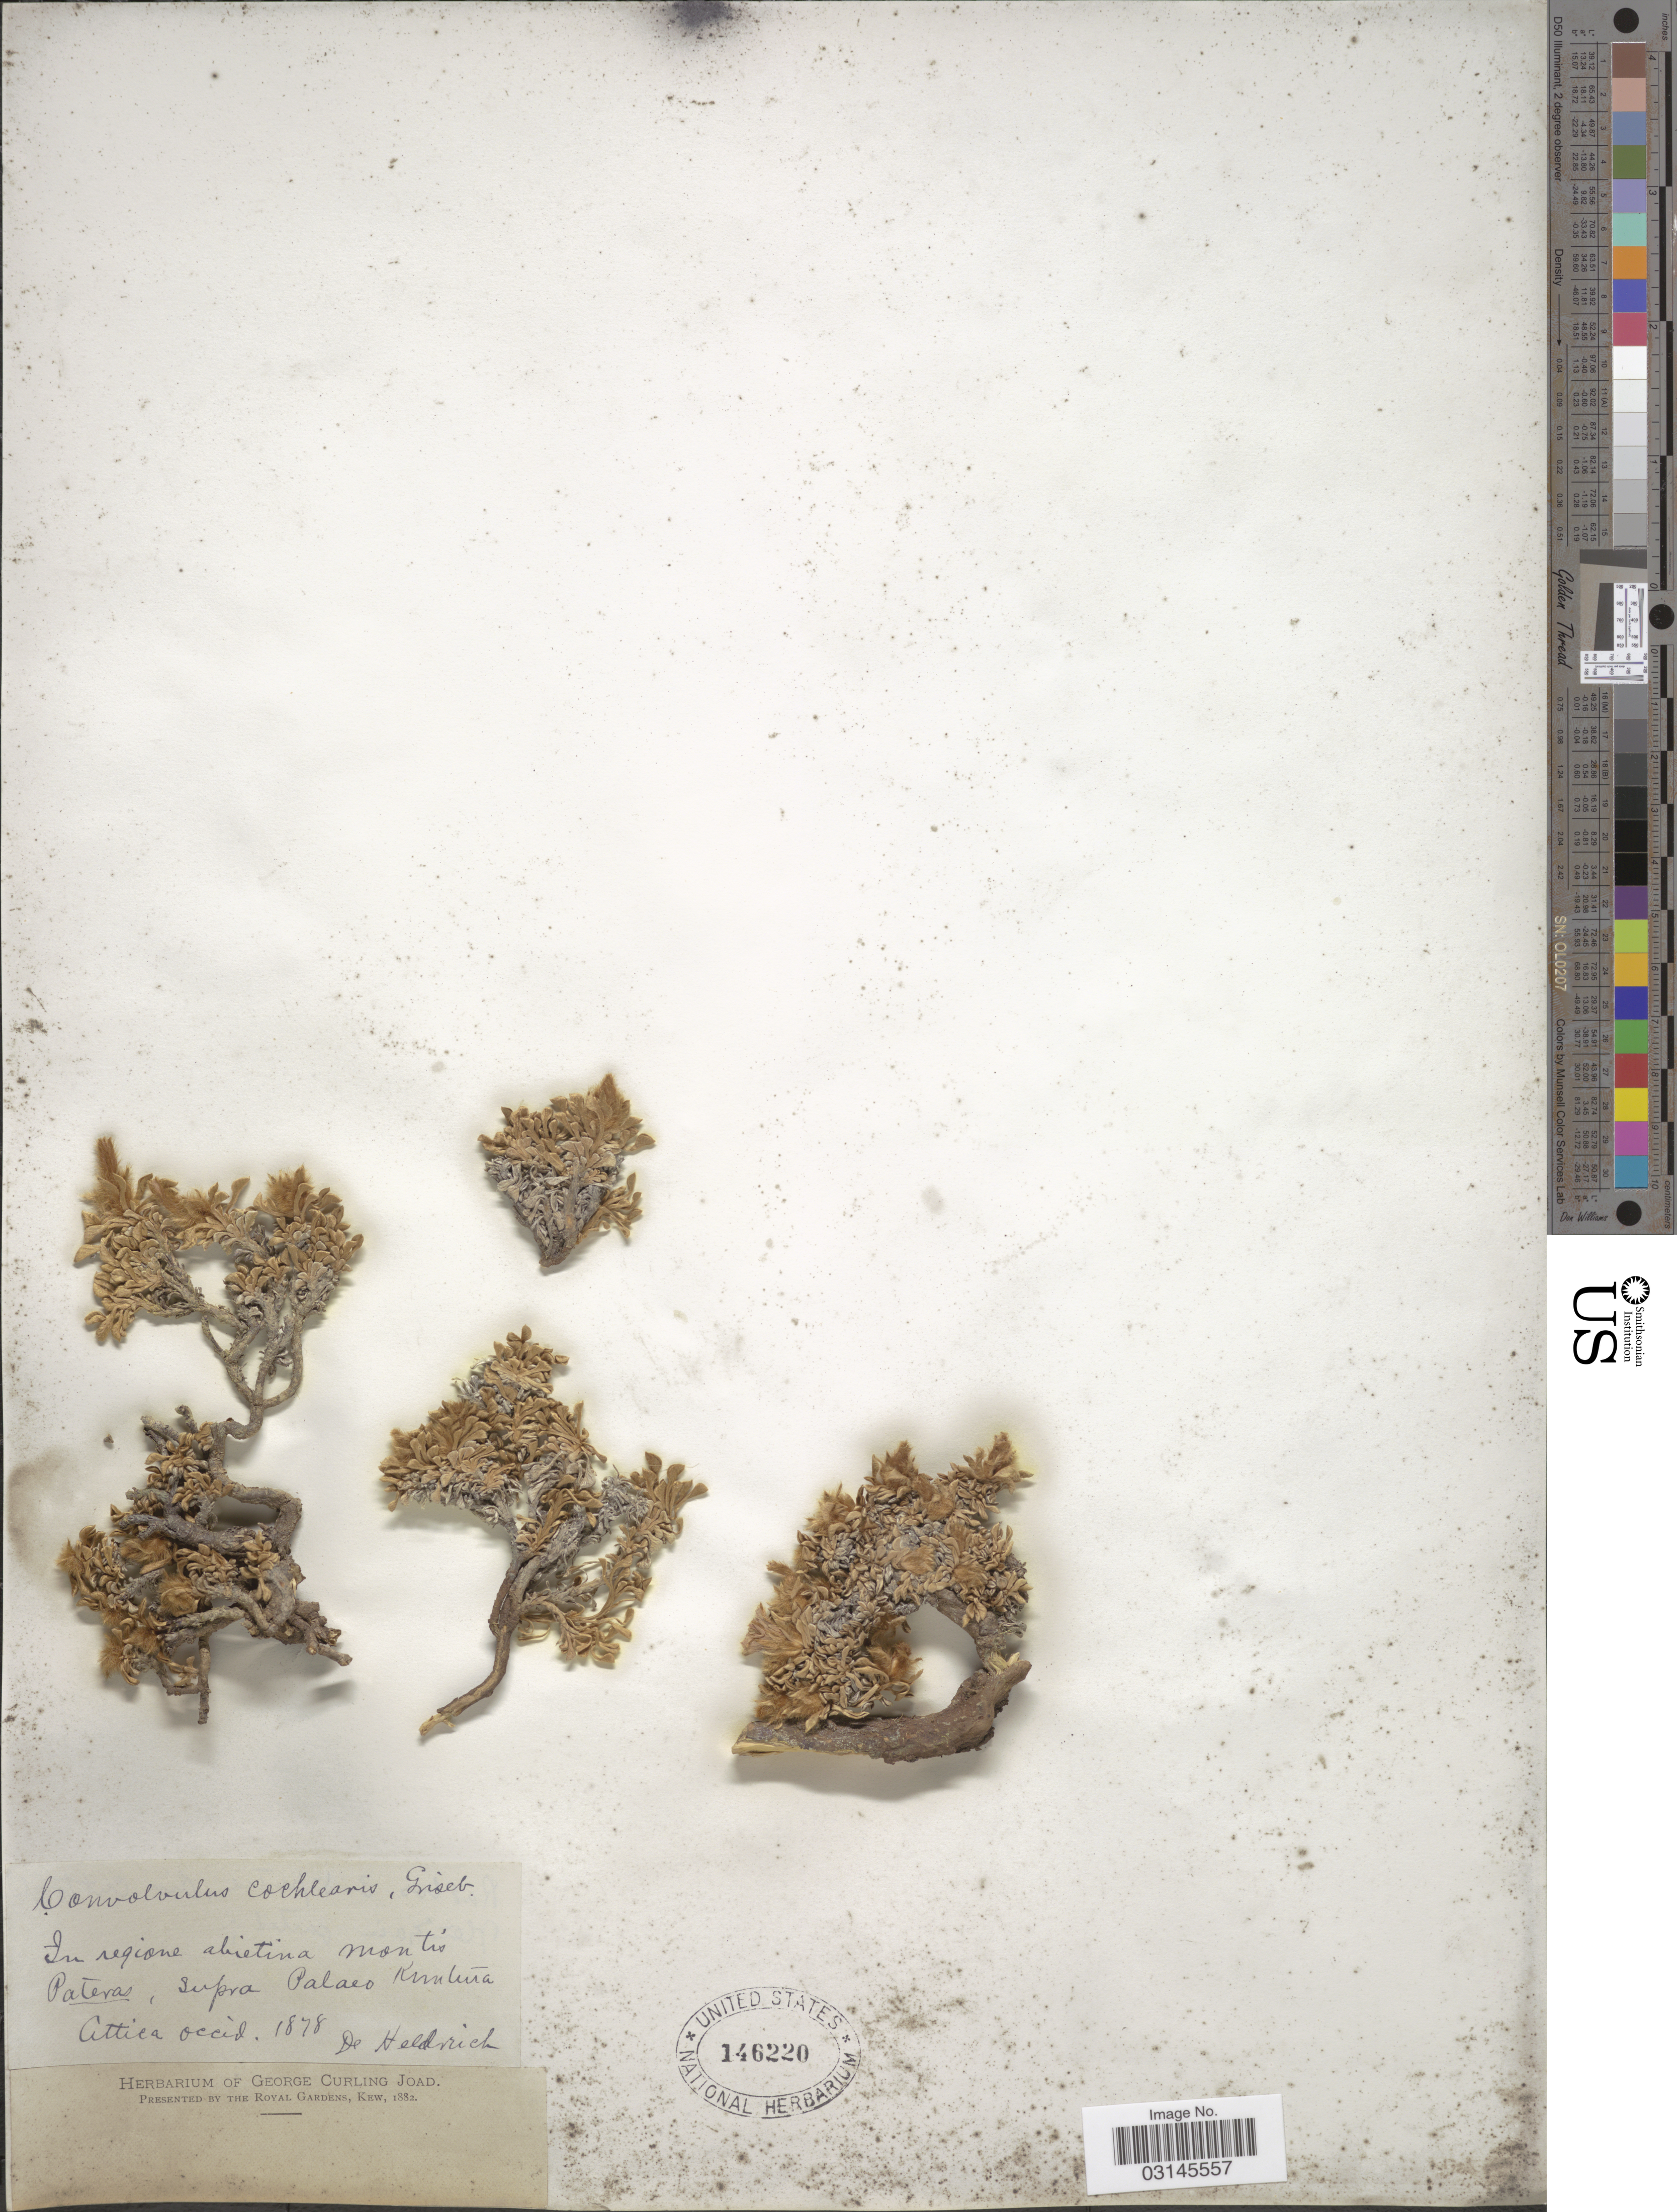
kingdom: Plantae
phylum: Tracheophyta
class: Magnoliopsida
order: Solanales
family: Convolvulaceae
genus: Convolvulus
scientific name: Convolvulus cochlearis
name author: Griseb.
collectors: -. De Heldreich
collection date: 1878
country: Greece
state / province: Attica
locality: In regione abietina montis Pateras, supra Palaeo Kuntura Attica occid.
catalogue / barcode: US 146220